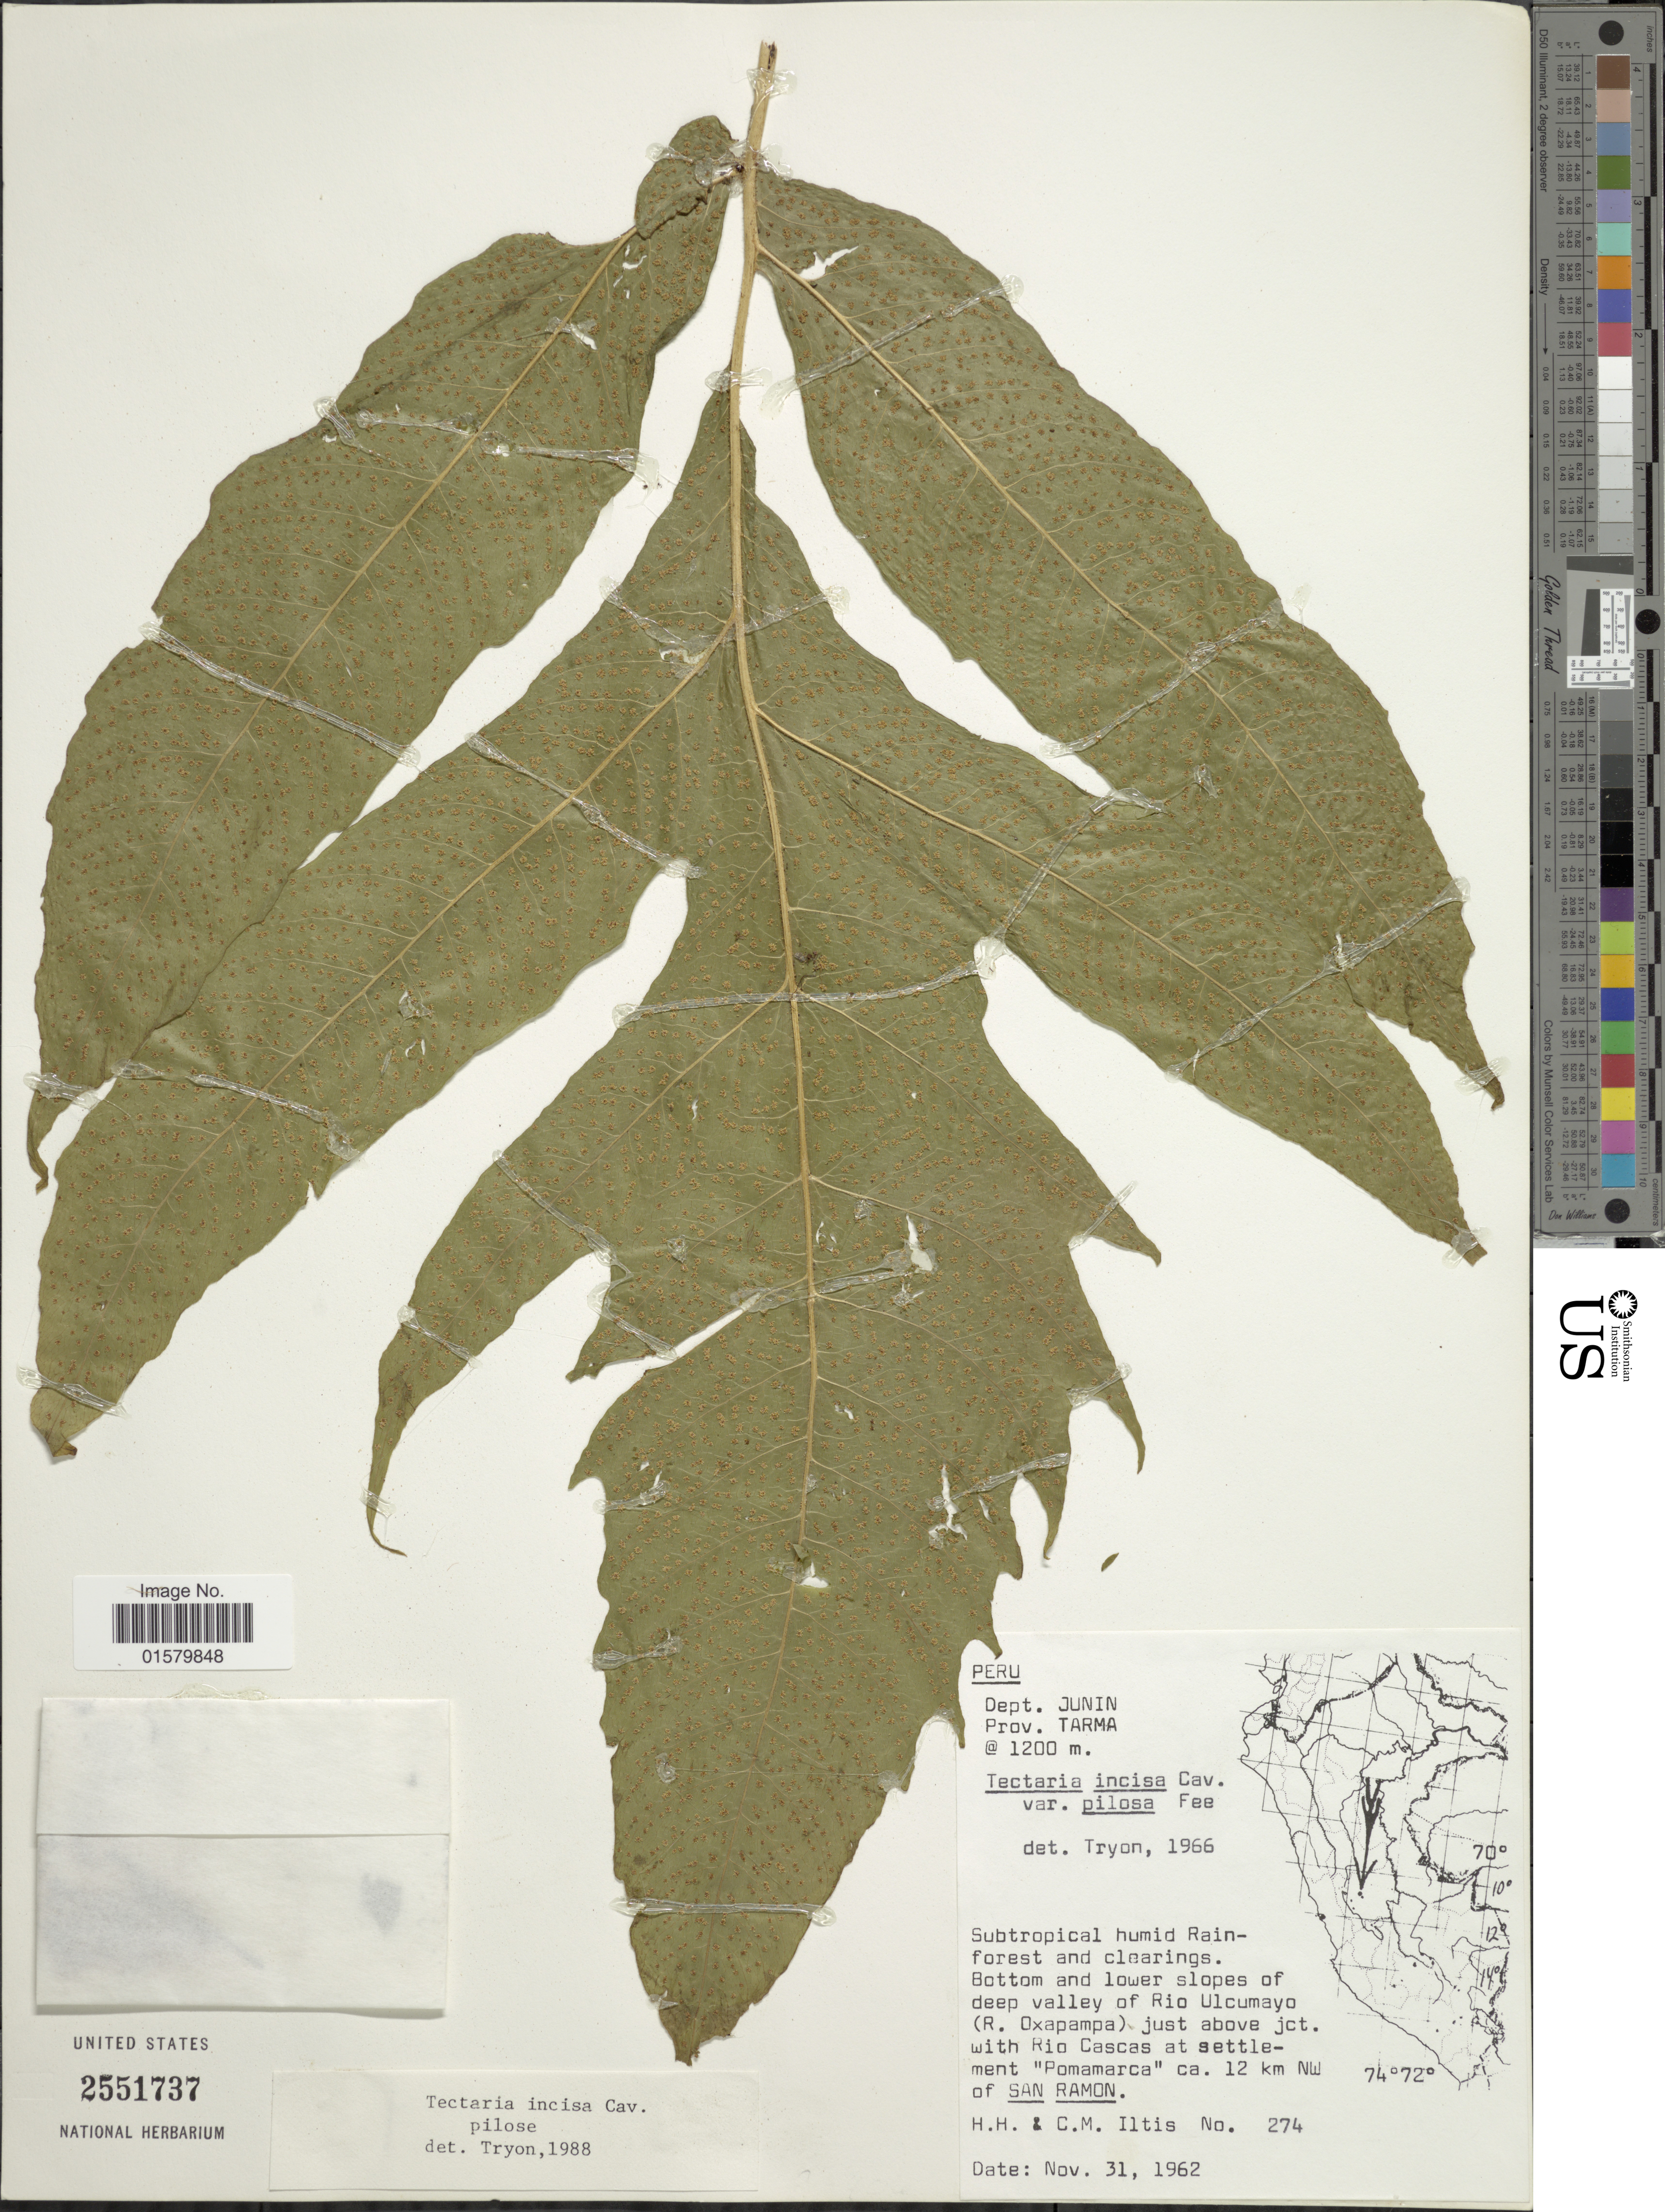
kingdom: Plantae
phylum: Tracheophyta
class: Polypodiopsida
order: Polypodiales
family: Tectariaceae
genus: Tectaria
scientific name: Tectaria pilosa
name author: (Fée) Maxon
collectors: H. H. Iltis & C. M Iltis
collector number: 274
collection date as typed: Nov. 31, 1962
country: Peru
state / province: Junín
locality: Dept. Junin, Prov. Tarma, bottom and lowers lopes of deep valley of Rio Ulcumayo (R. Oxapampa) just above jct. with Rio Cascas at settlement Pomamarca ca 12 km NW of San Ramon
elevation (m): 1200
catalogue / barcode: US 2551737